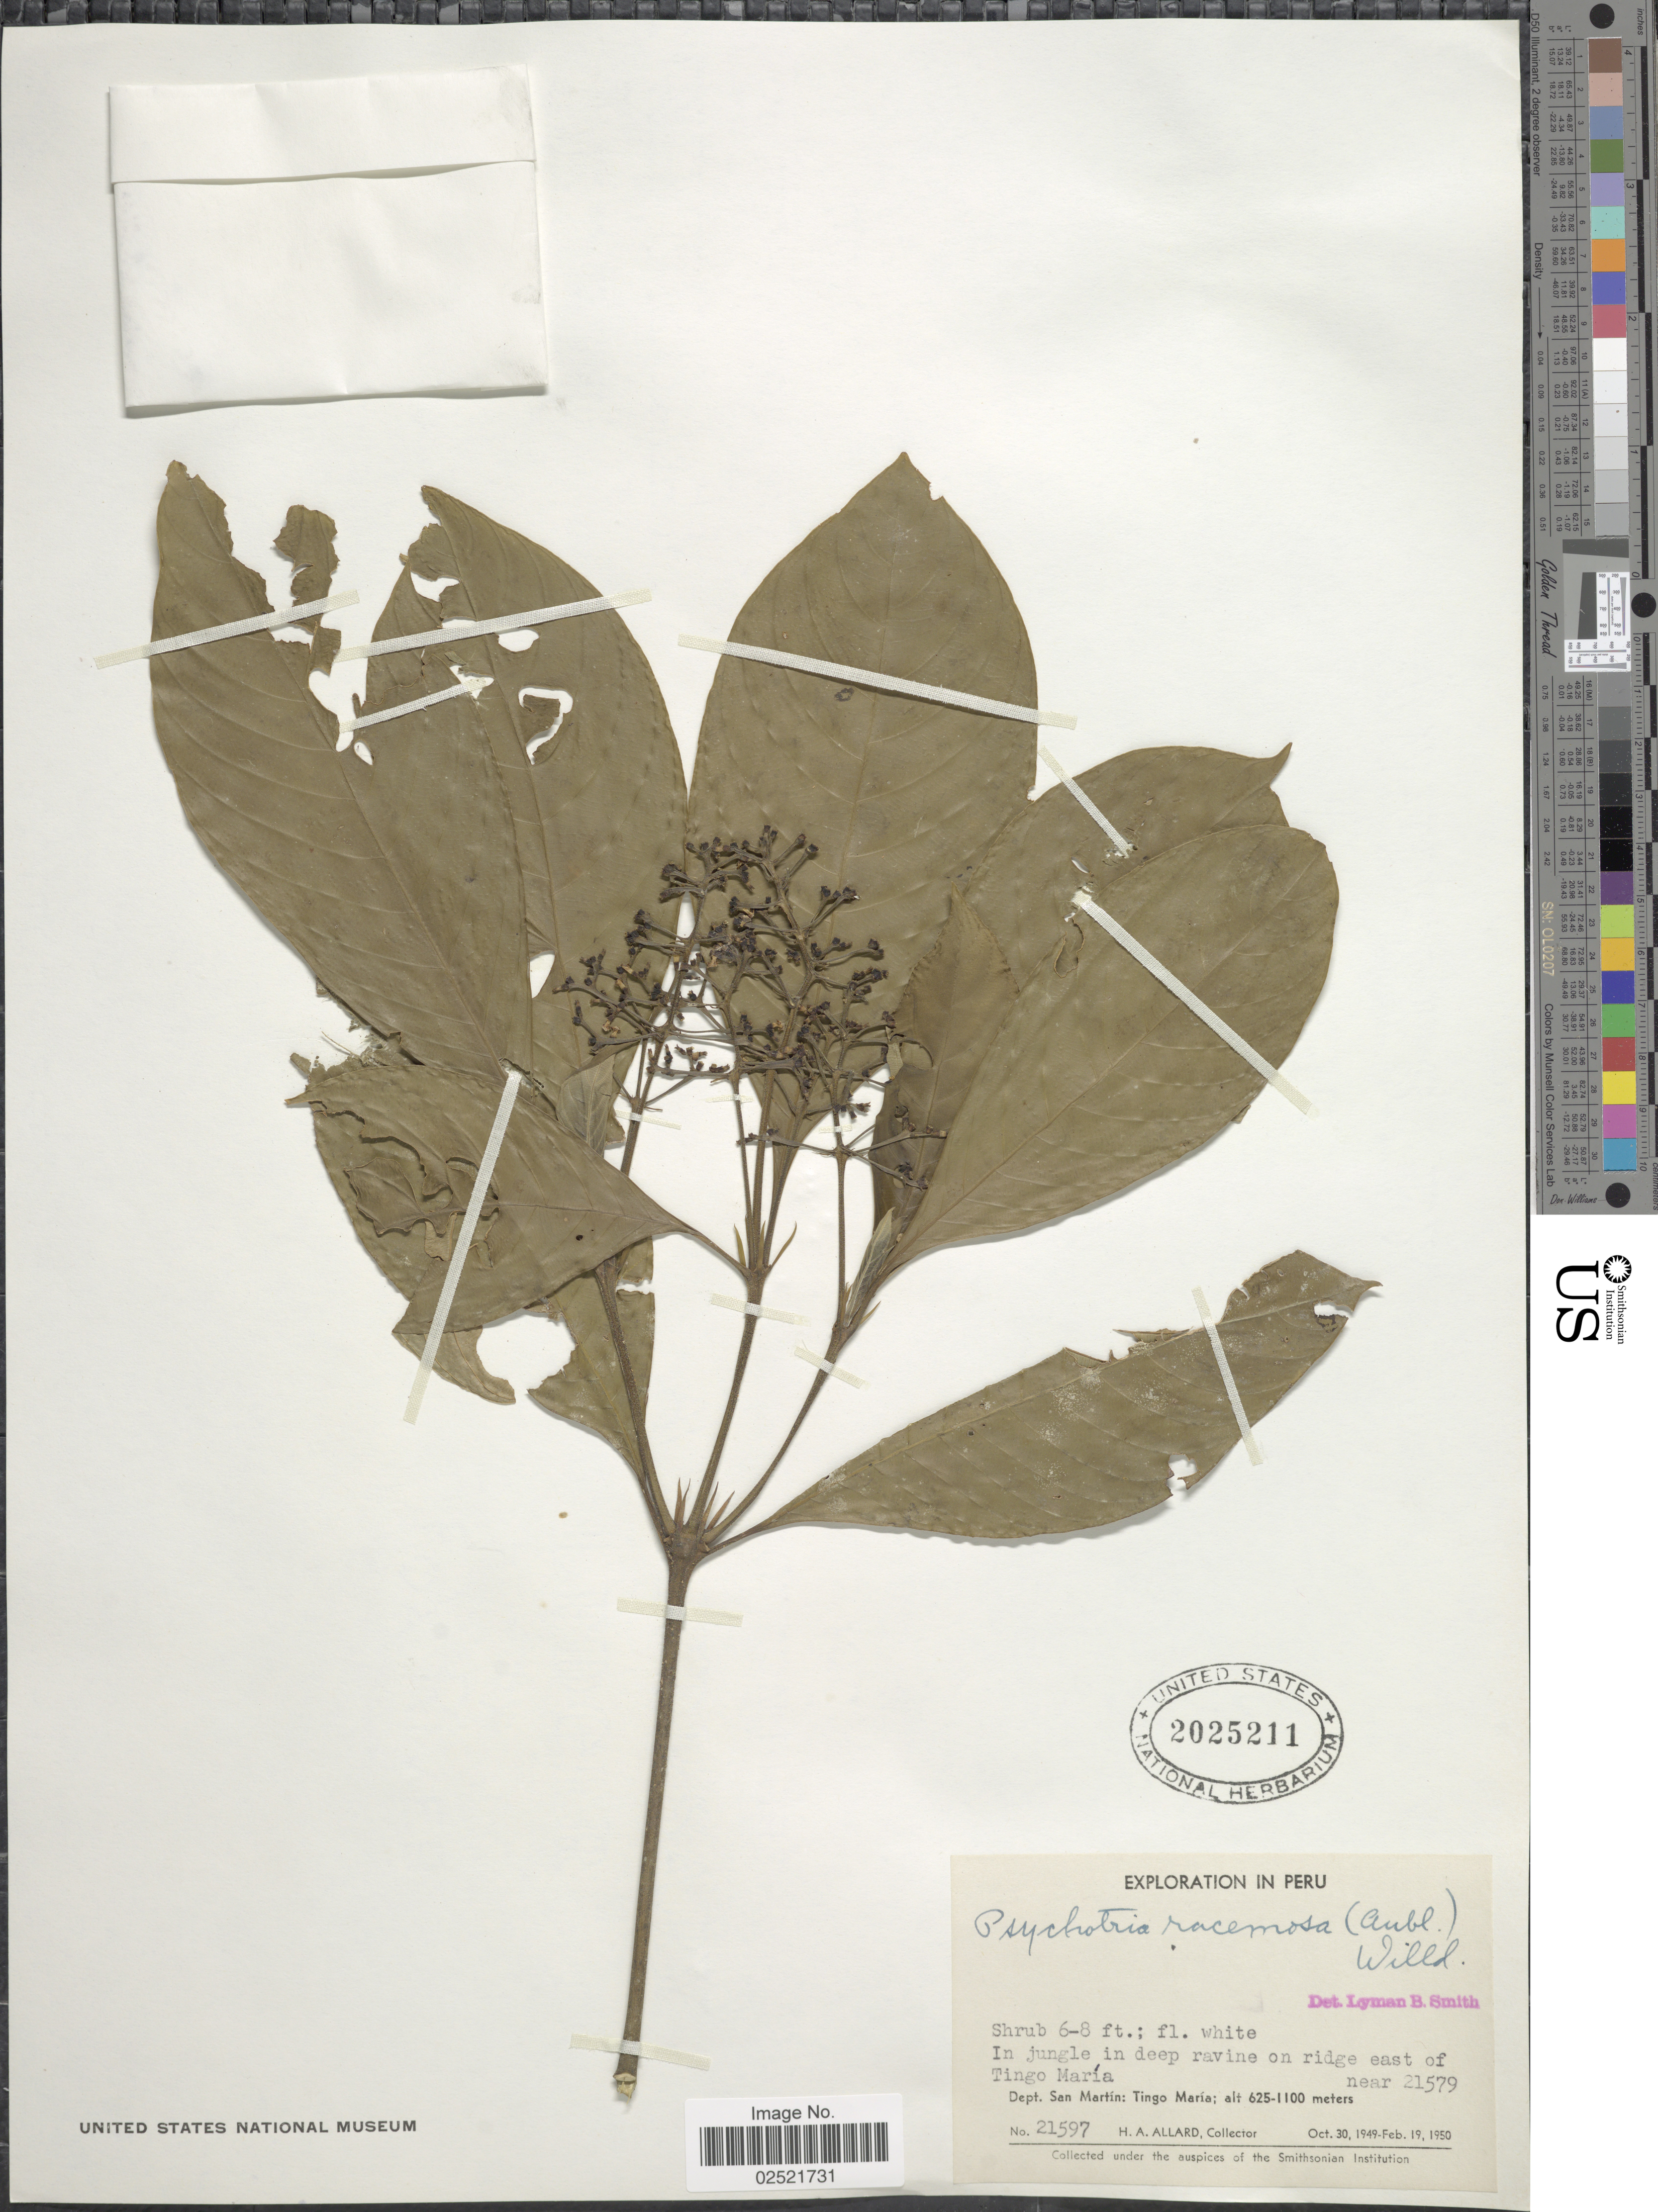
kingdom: Plantae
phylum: Tracheophyta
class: Magnoliopsida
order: Gentianales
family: Rubiaceae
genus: Psychotria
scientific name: Psychotria racemosa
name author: (Aubl.) Raeuschel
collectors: H. A. Allard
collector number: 21597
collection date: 1949-10-30/1950-02-19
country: Peru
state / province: San Martín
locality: East of Tingo Maria, Tingo Maria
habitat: in jungle in deep ravine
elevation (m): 625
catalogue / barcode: US 2025211